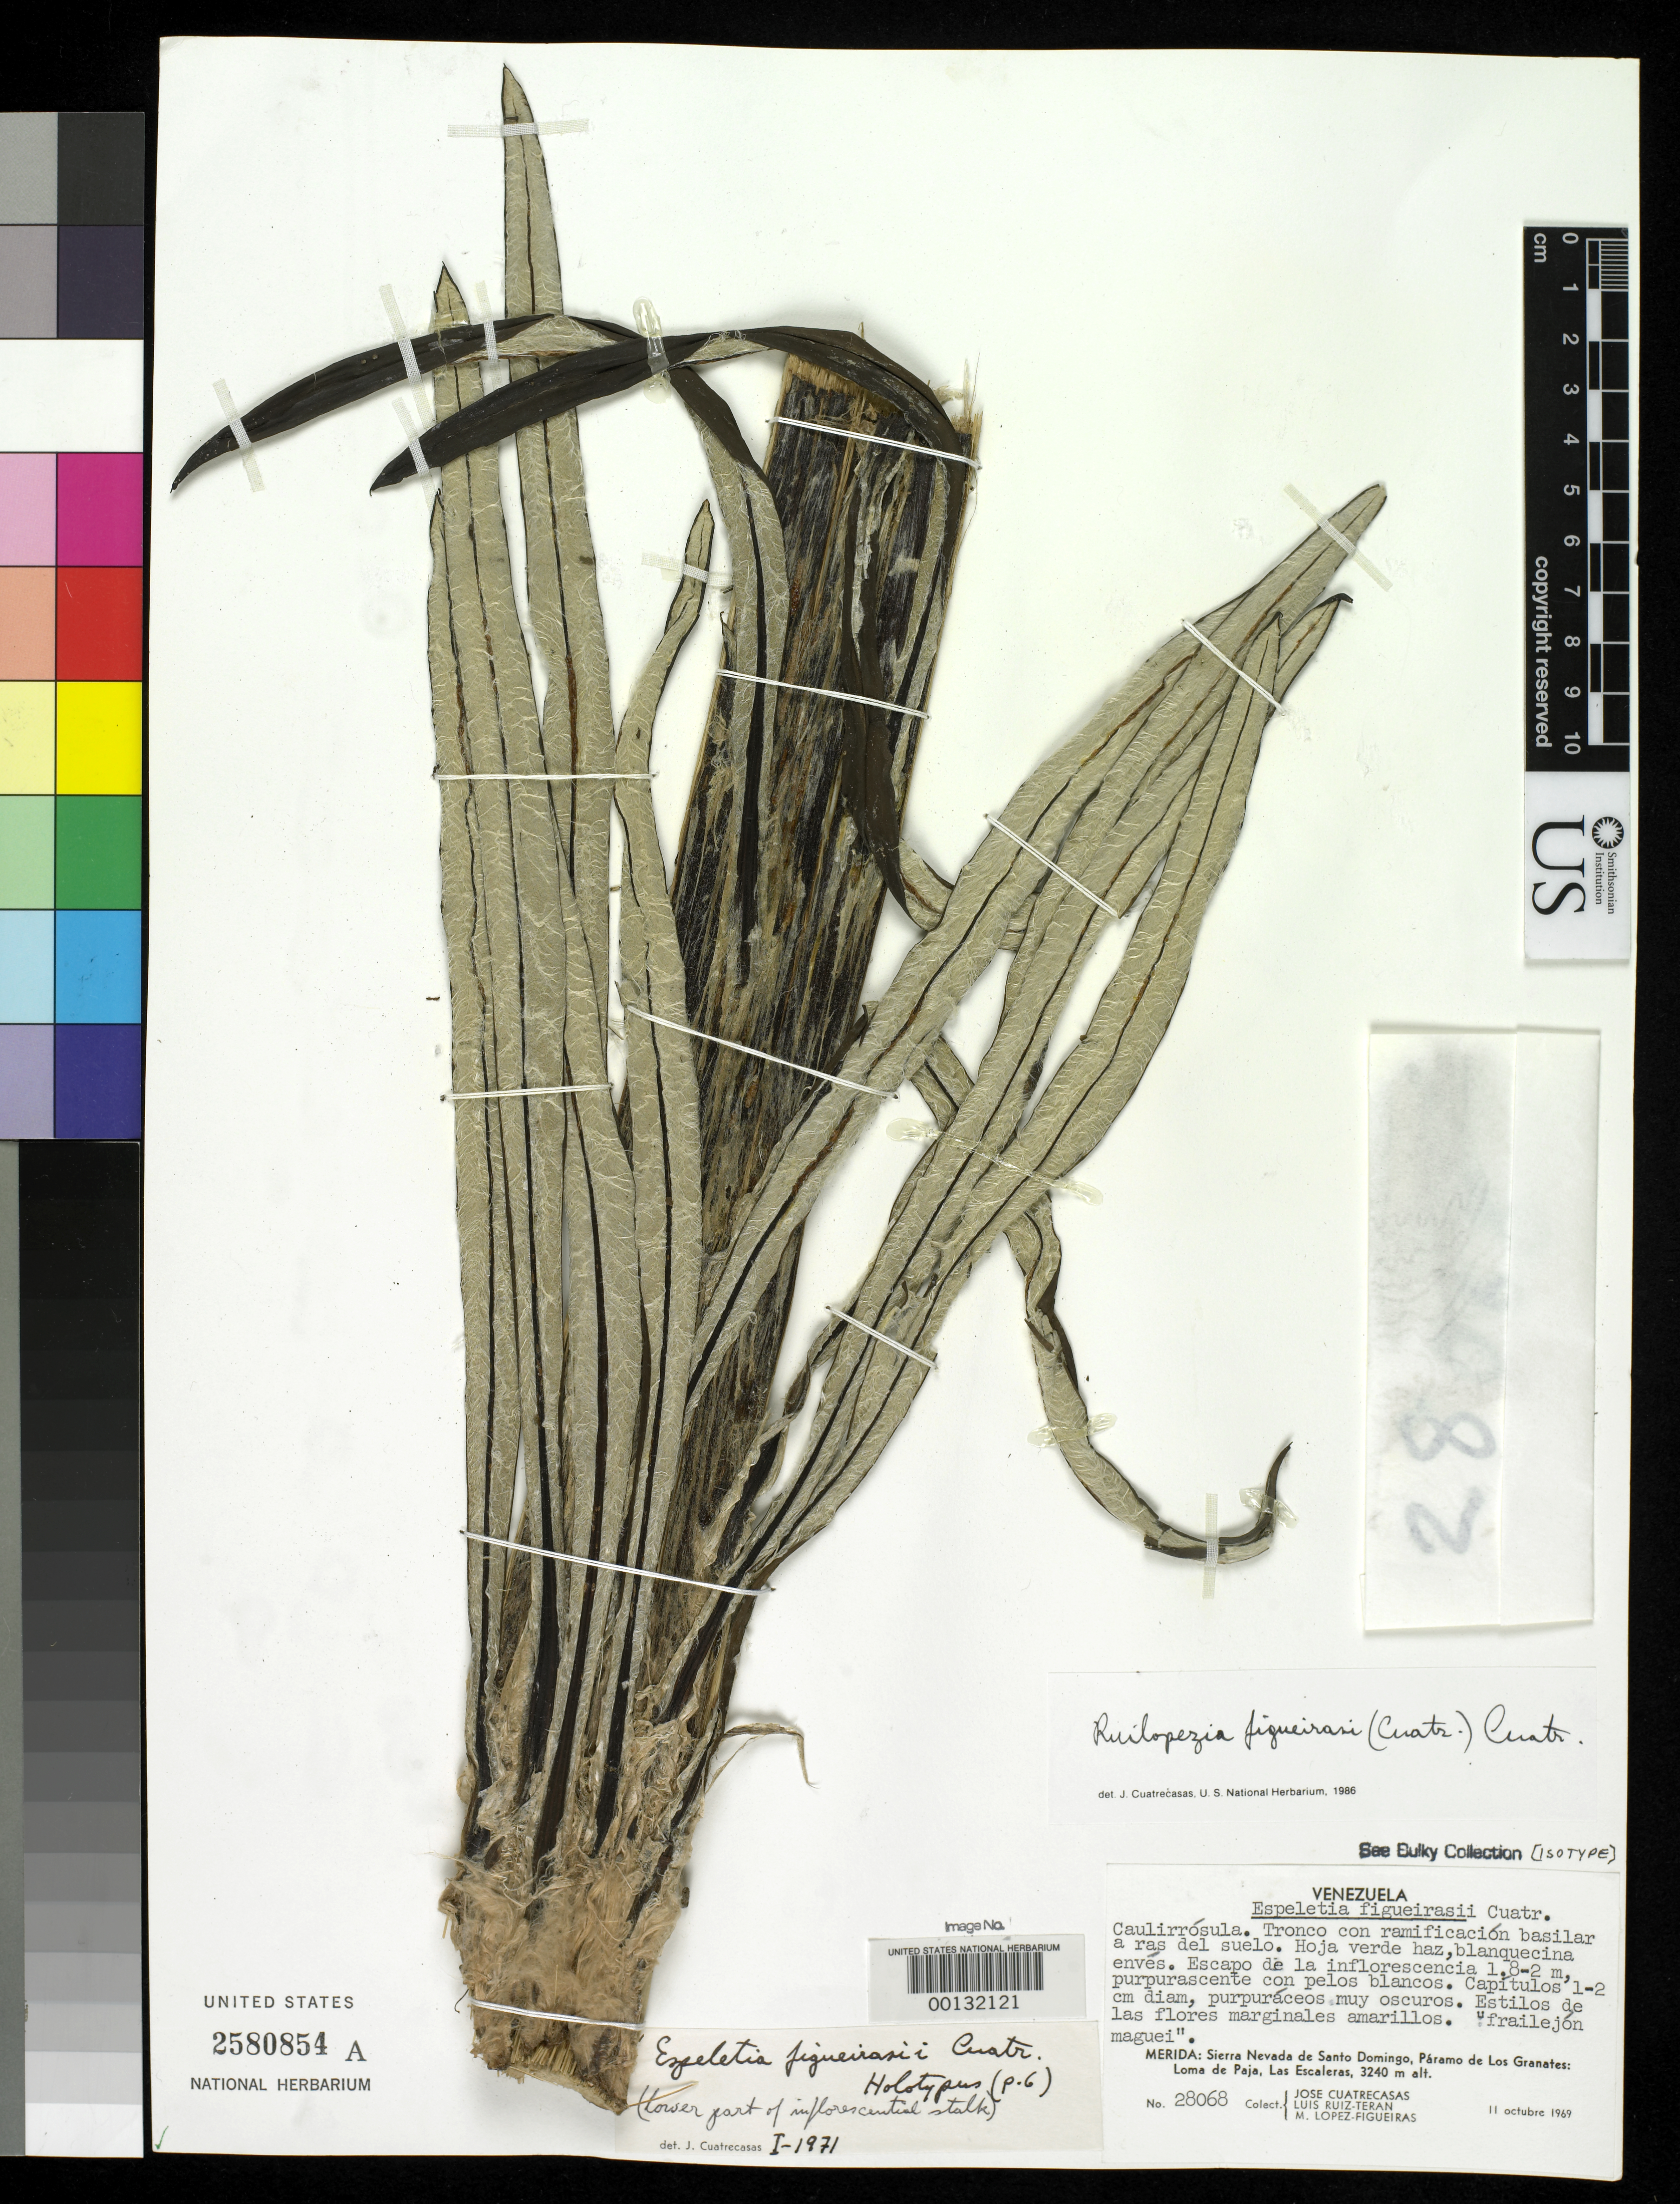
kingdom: Plantae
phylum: Tracheophyta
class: Magnoliopsida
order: Asterales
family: Asteraceae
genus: Espeletia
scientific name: Espeletia figueirasii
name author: Cuatrec.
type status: Holotype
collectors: J. Cuatrecasas, L. E. Ruíz-Terán & M. López Figueiras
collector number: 28068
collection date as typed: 11 Oct 1969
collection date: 1969-10-11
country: Venezuela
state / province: Mérida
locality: Sierra Nevada de Santo Domingo, Paramo de Los Granates, Loma de Paja, Las Escaleras.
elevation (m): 3240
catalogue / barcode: US 2580854A